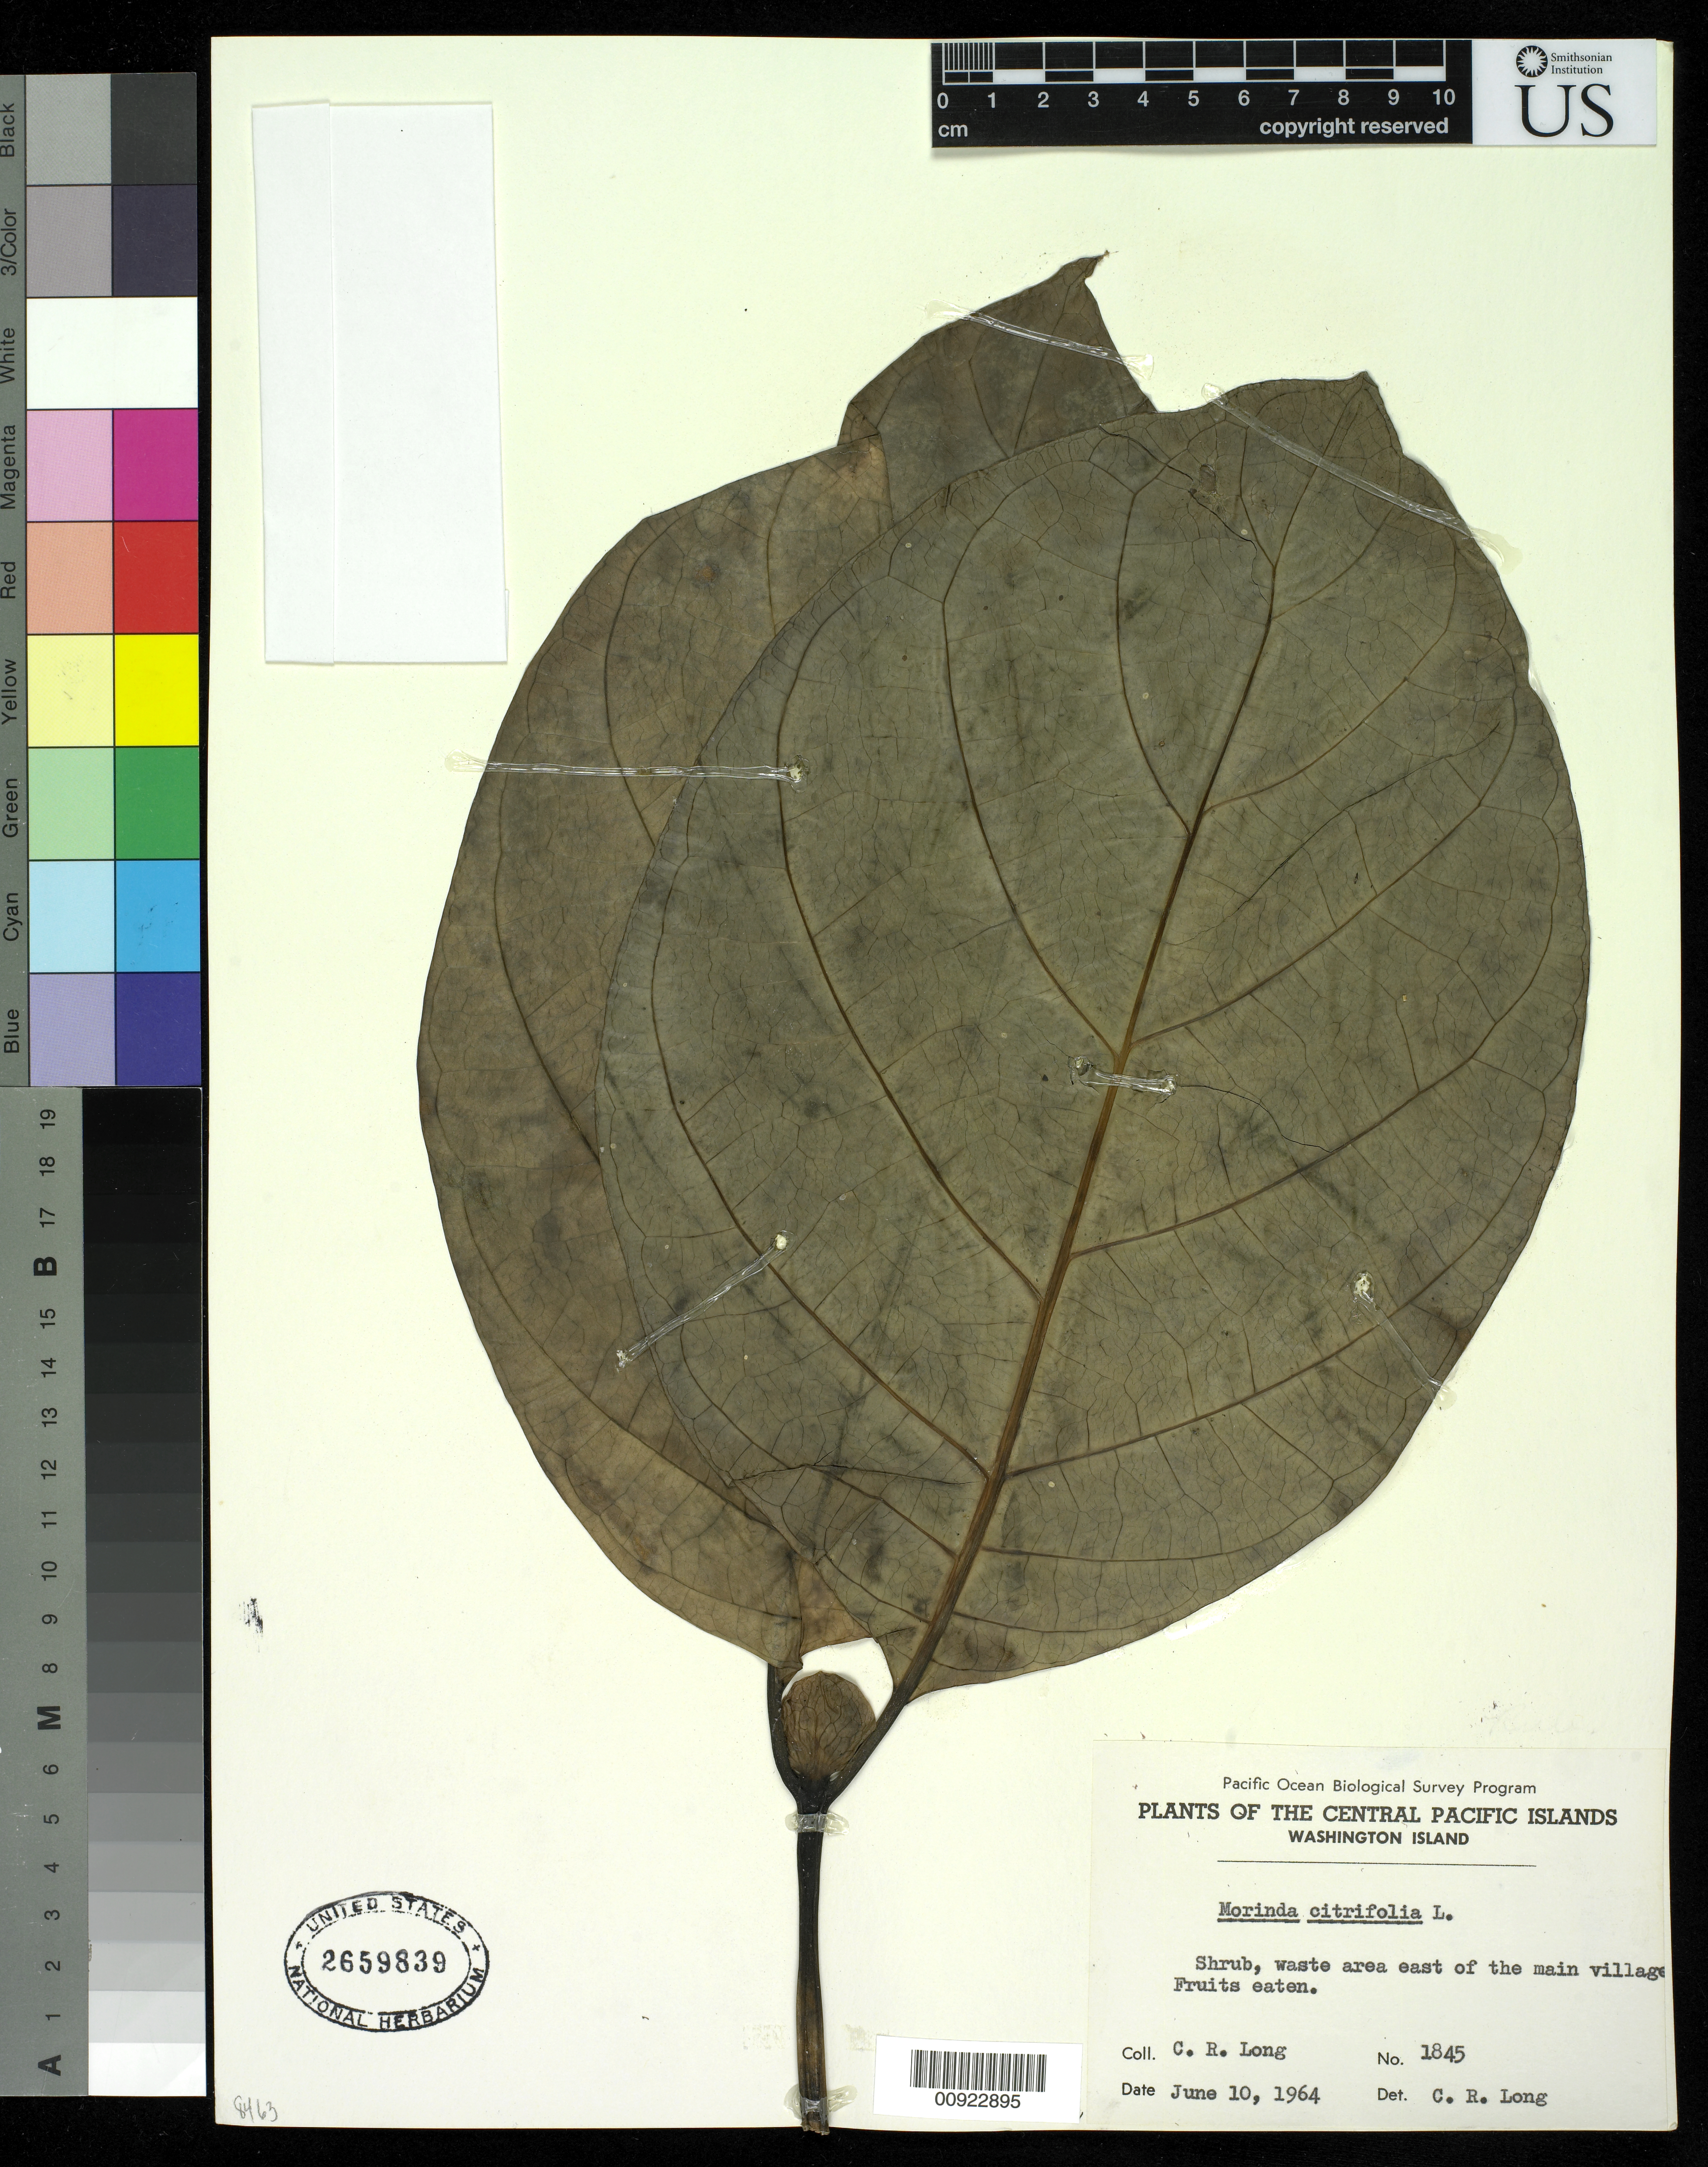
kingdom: Plantae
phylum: Tracheophyta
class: Magnoliopsida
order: Gentianales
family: Rubiaceae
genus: Morinda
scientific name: Morinda citrifolia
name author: L.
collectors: C. Long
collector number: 1845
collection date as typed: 10 Jun 1964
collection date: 1964-06-10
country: Kiribati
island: Teraina [Washington] I.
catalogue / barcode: US 2659839